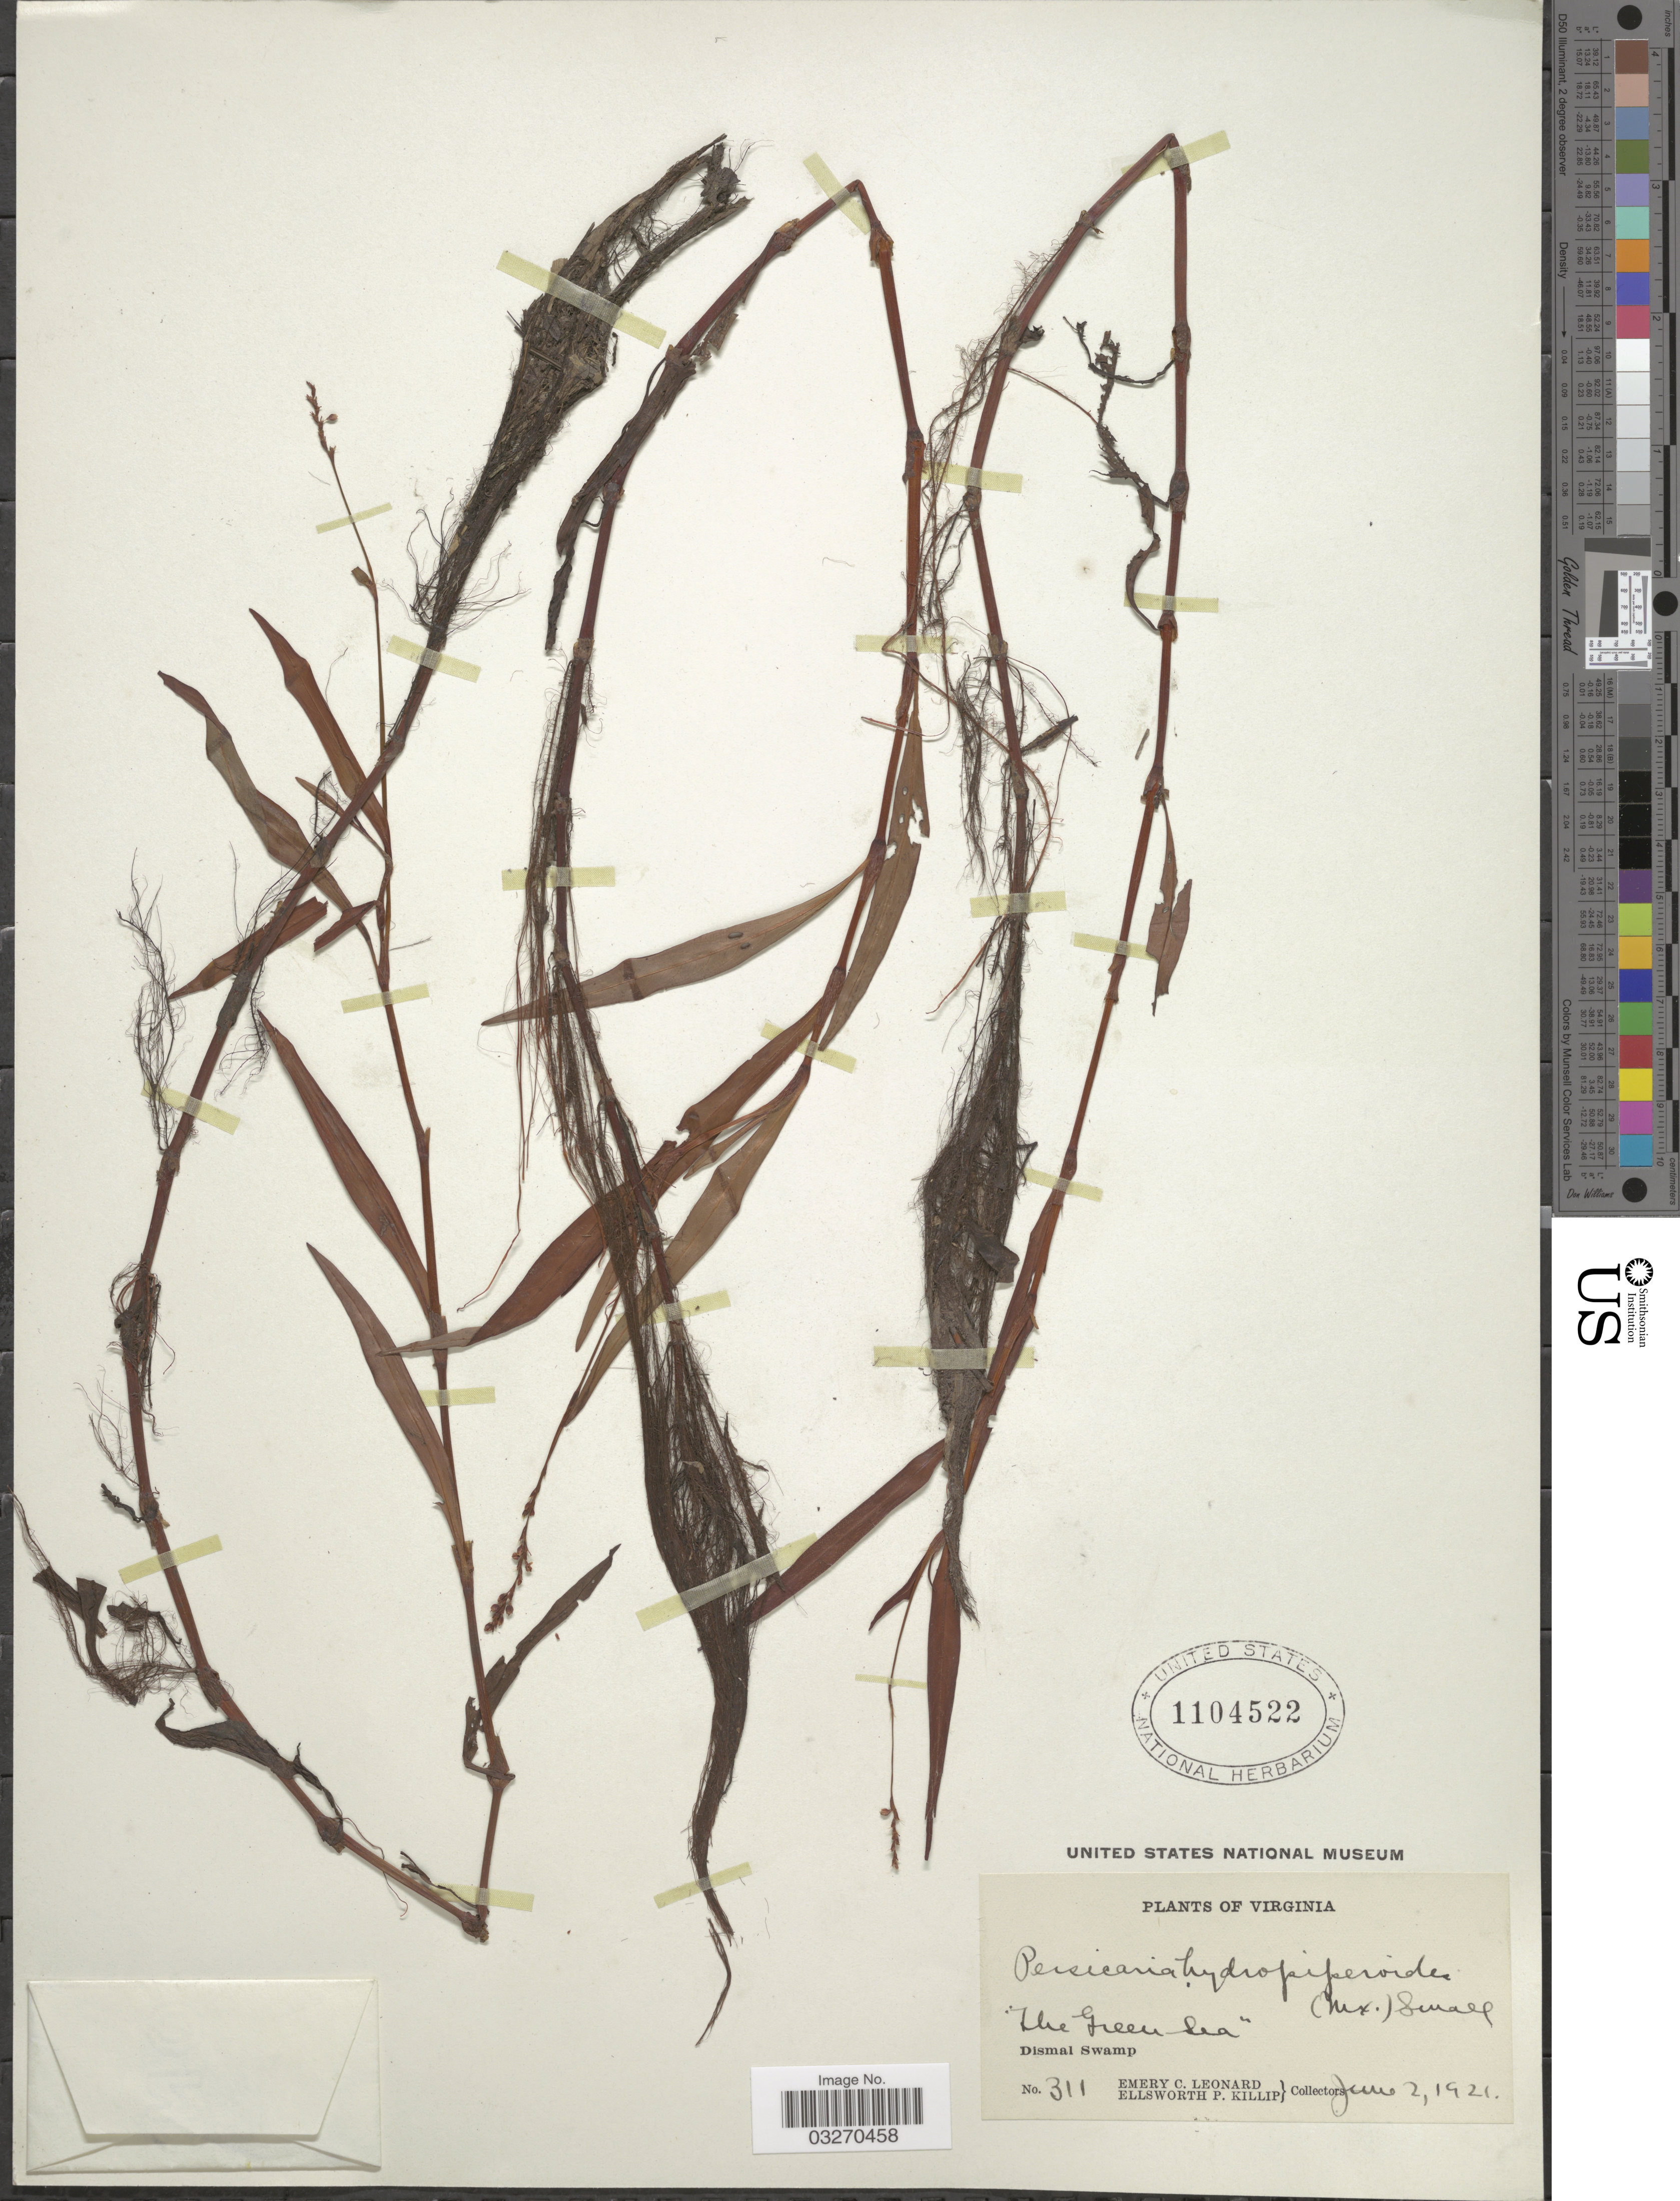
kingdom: Plantae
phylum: Tracheophyta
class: Magnoliopsida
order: Caryophyllales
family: Polygonaceae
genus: Persicaria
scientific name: Persicaria hydropiperoides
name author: (Michx.) Small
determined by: Atha, D. E.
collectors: E. C. Leonard & E. P. Killip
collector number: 311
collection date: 1921-06-02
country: United States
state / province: Virginia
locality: Dismal Swamp.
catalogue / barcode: US 1104522